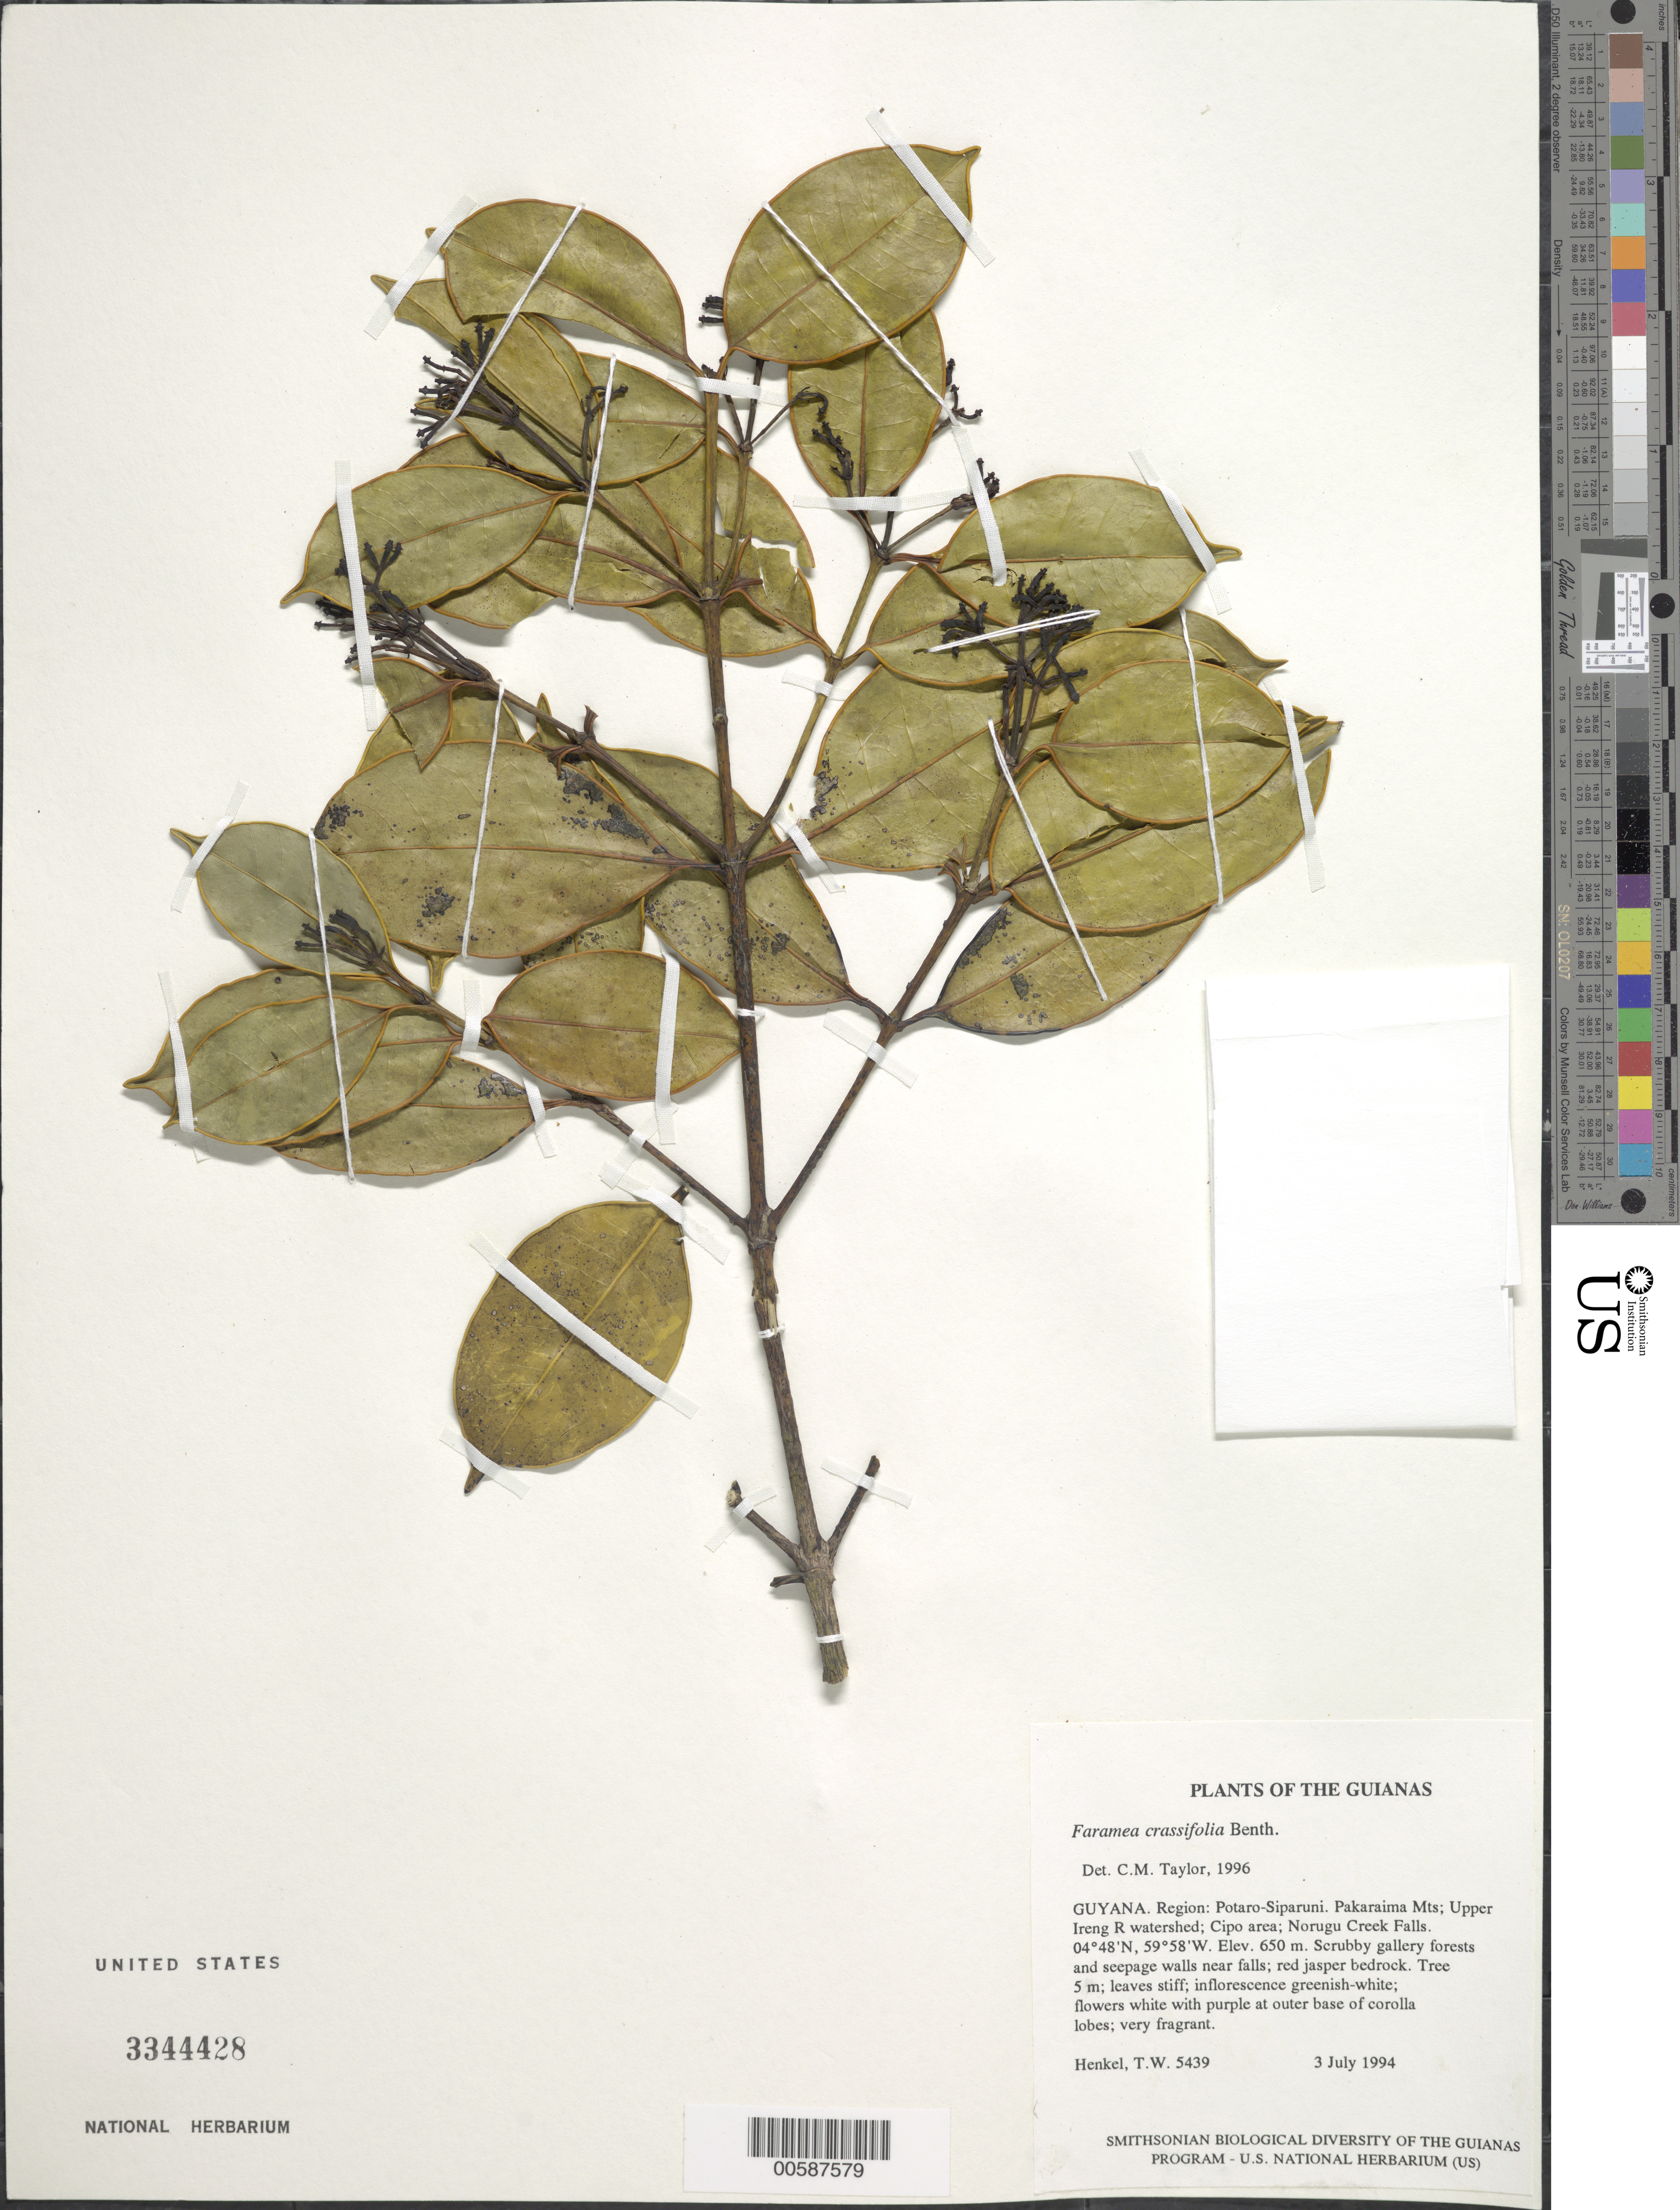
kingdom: Plantae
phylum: Tracheophyta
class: Magnoliopsida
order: Gentianales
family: Rubiaceae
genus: Faramea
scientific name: Faramea crassifolia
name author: Benth.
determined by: Taylor, Charlotte M.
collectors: T. Henkel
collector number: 5439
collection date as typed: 3 July 1994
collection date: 1994-07-03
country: Guyana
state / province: Potaro-Siparuni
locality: Pakaraima Mts; Upper Ireng R watershed; Cipo area; Norugu Creek Falls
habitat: Scrubby gallery forests and seepage walls near falls; red jasper bedrock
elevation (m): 650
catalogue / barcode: US 3344428